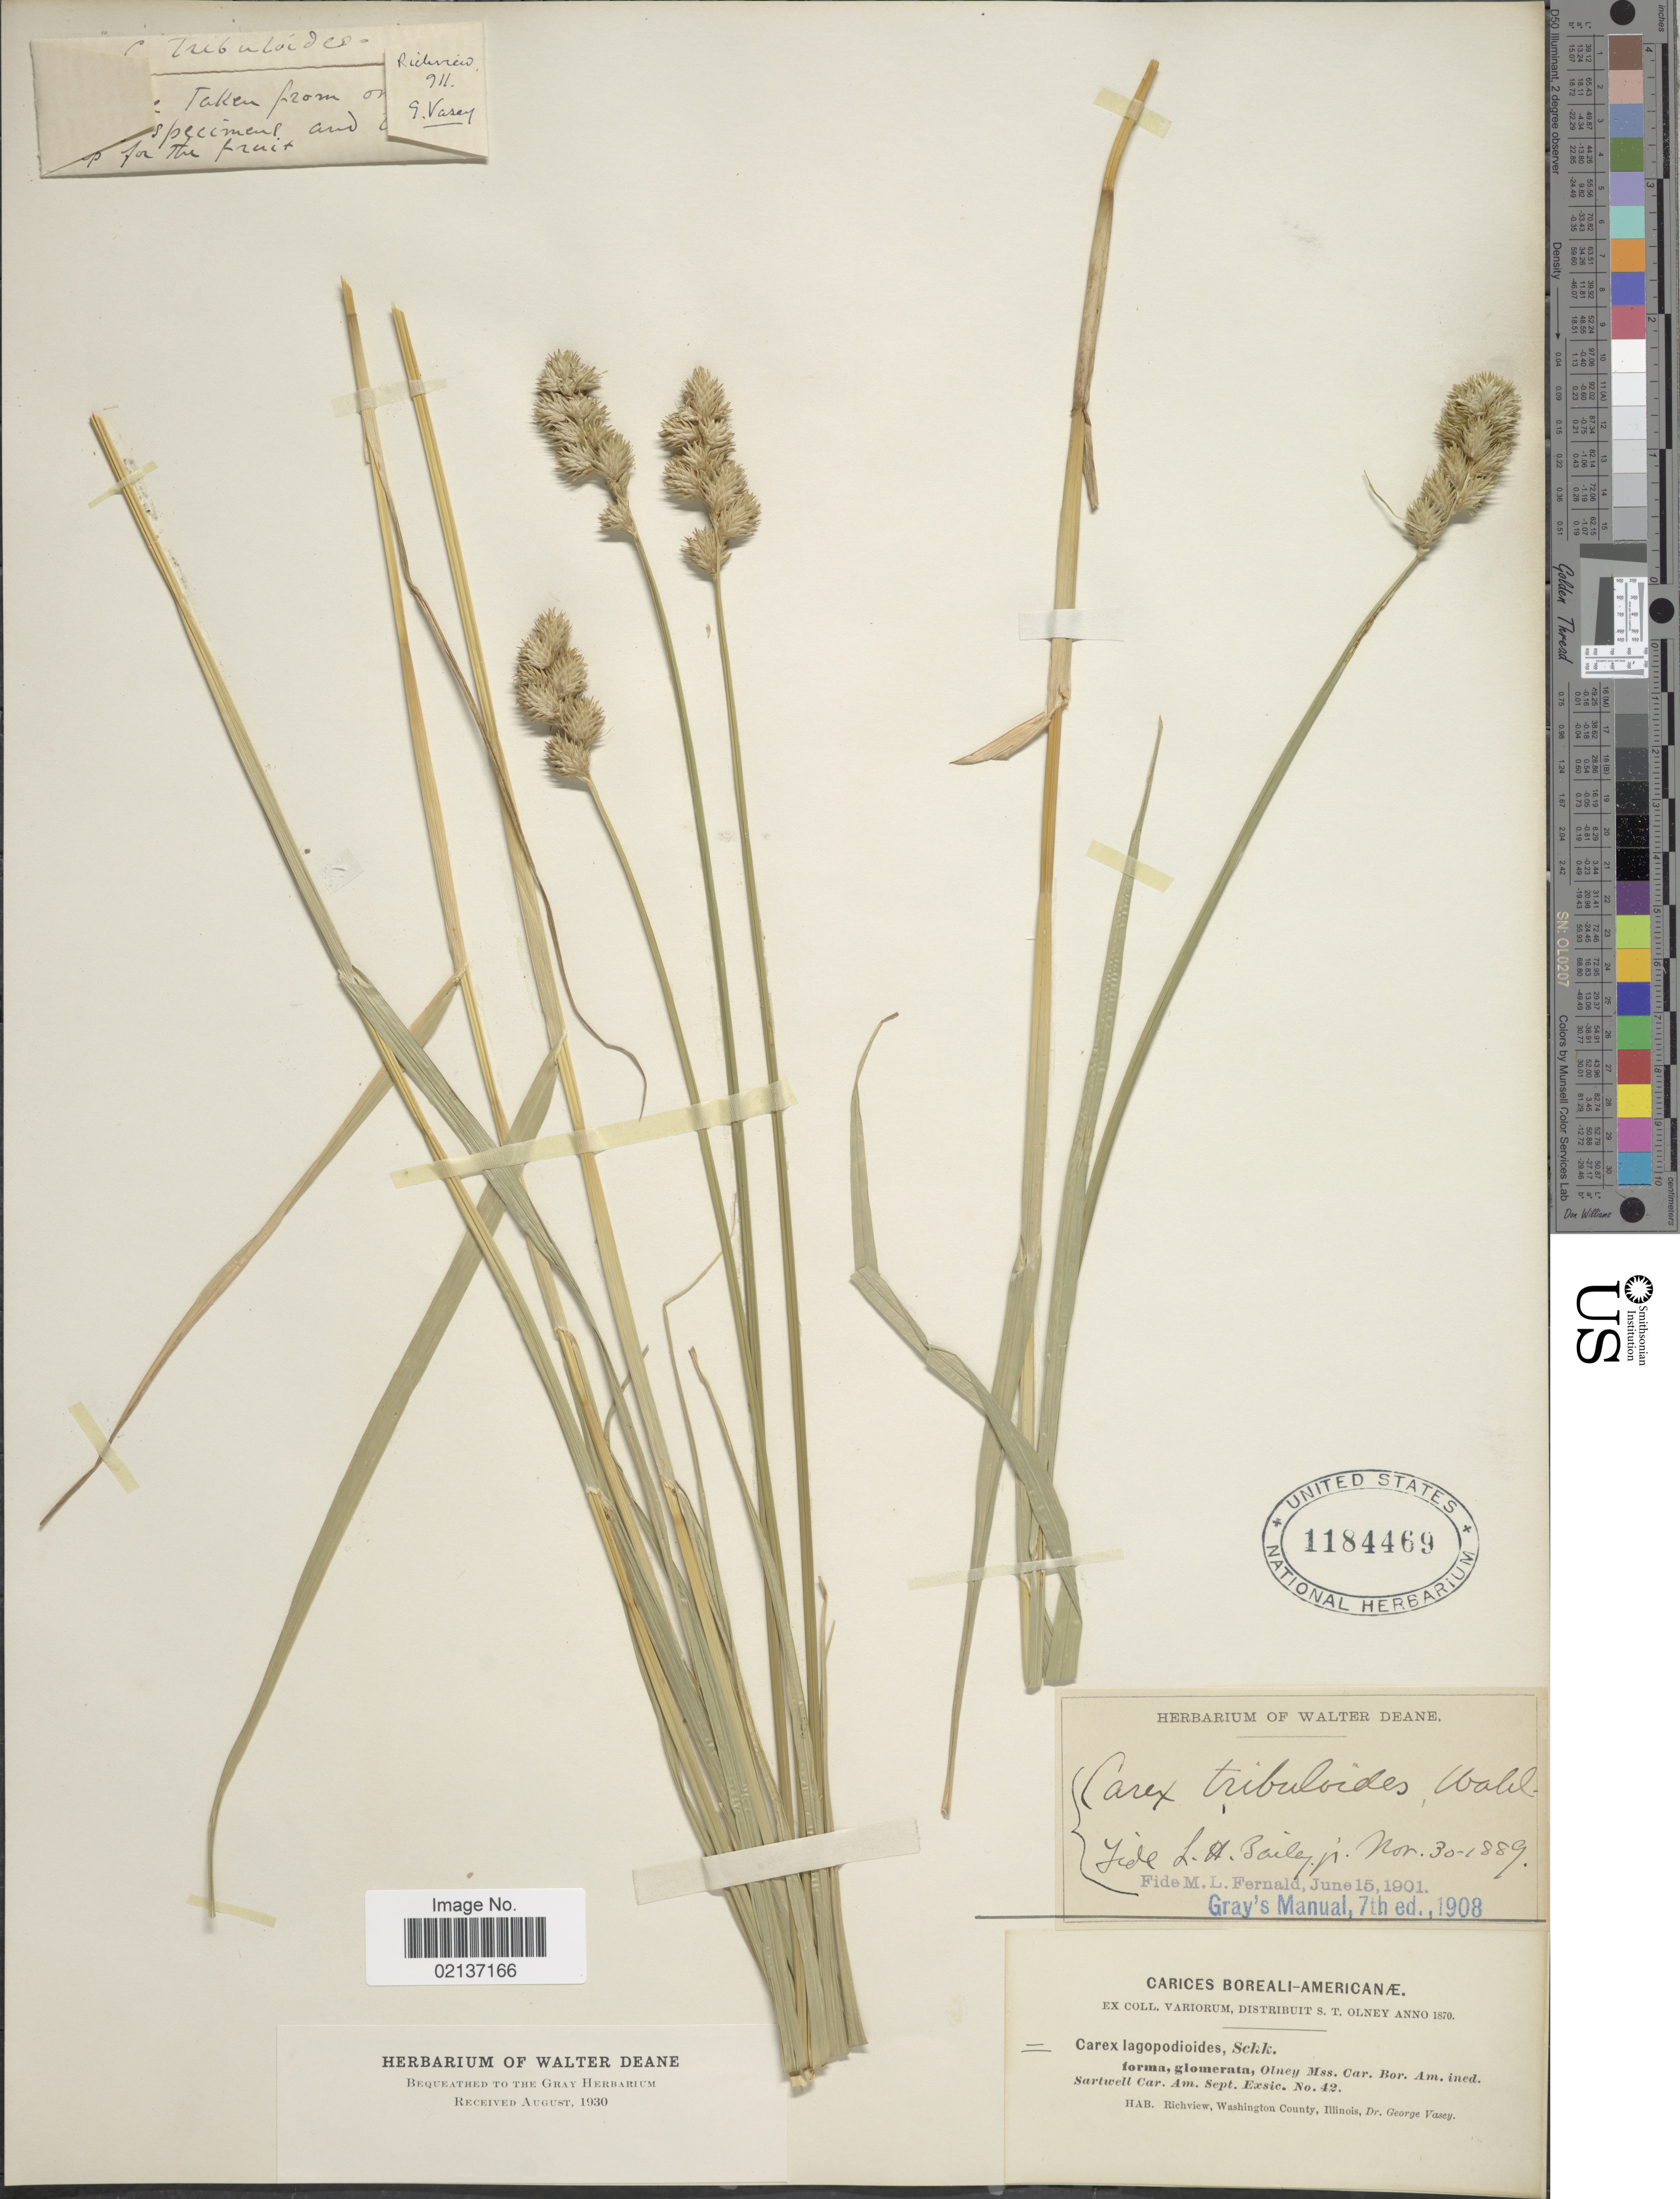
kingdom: Plantae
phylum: Tracheophyta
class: Liliopsida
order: Poales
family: Cyperaceae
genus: Carex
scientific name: Carex tribuloides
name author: Wahlenb.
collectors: G. Vasey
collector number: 42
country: United States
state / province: Illinois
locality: Richview, Washington County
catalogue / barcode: US 1184469